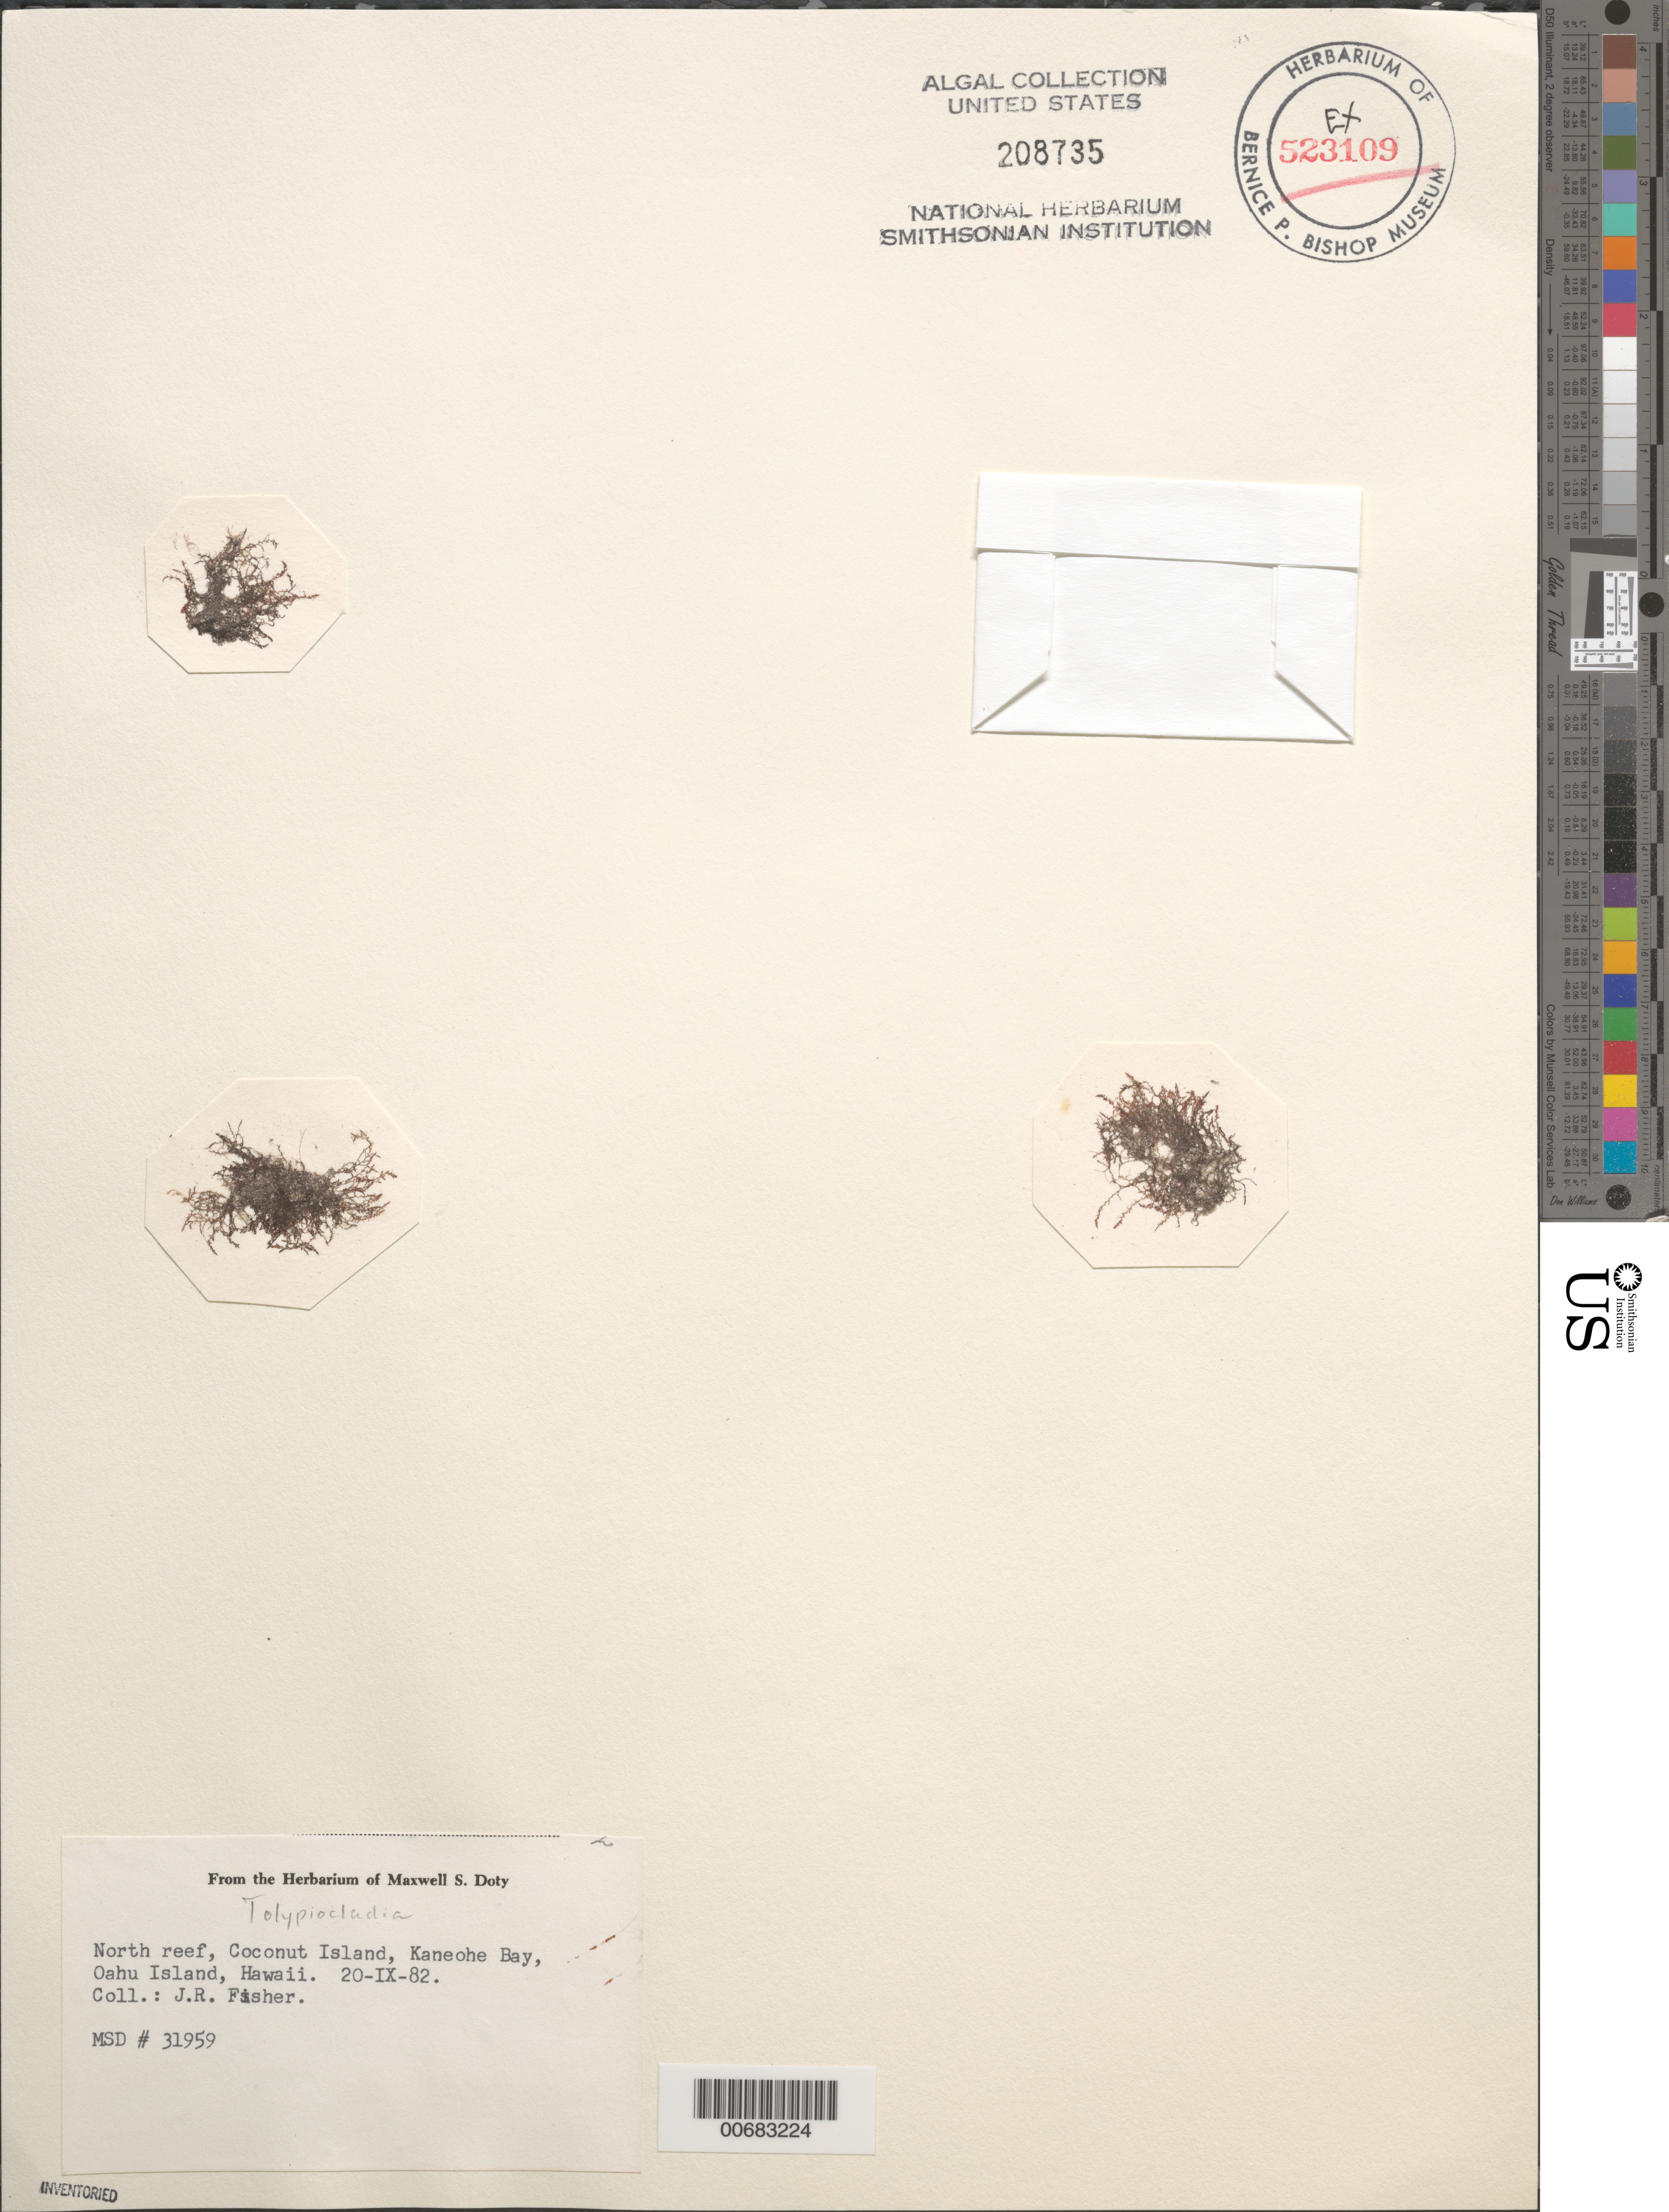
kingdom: Plantae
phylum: Rhodophyta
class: Florideophyceae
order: Ceramiales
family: Rhodomelaceae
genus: Tolypiocladia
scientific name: Tolypiocladia sp.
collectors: J. Fisher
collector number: MSD 31959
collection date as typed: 20 Sep 1982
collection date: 1982-09-20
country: United States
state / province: Hawaii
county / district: Honolulu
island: Oahu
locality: Coconut Island North Reef, Kaneohe Bay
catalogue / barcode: US 208735